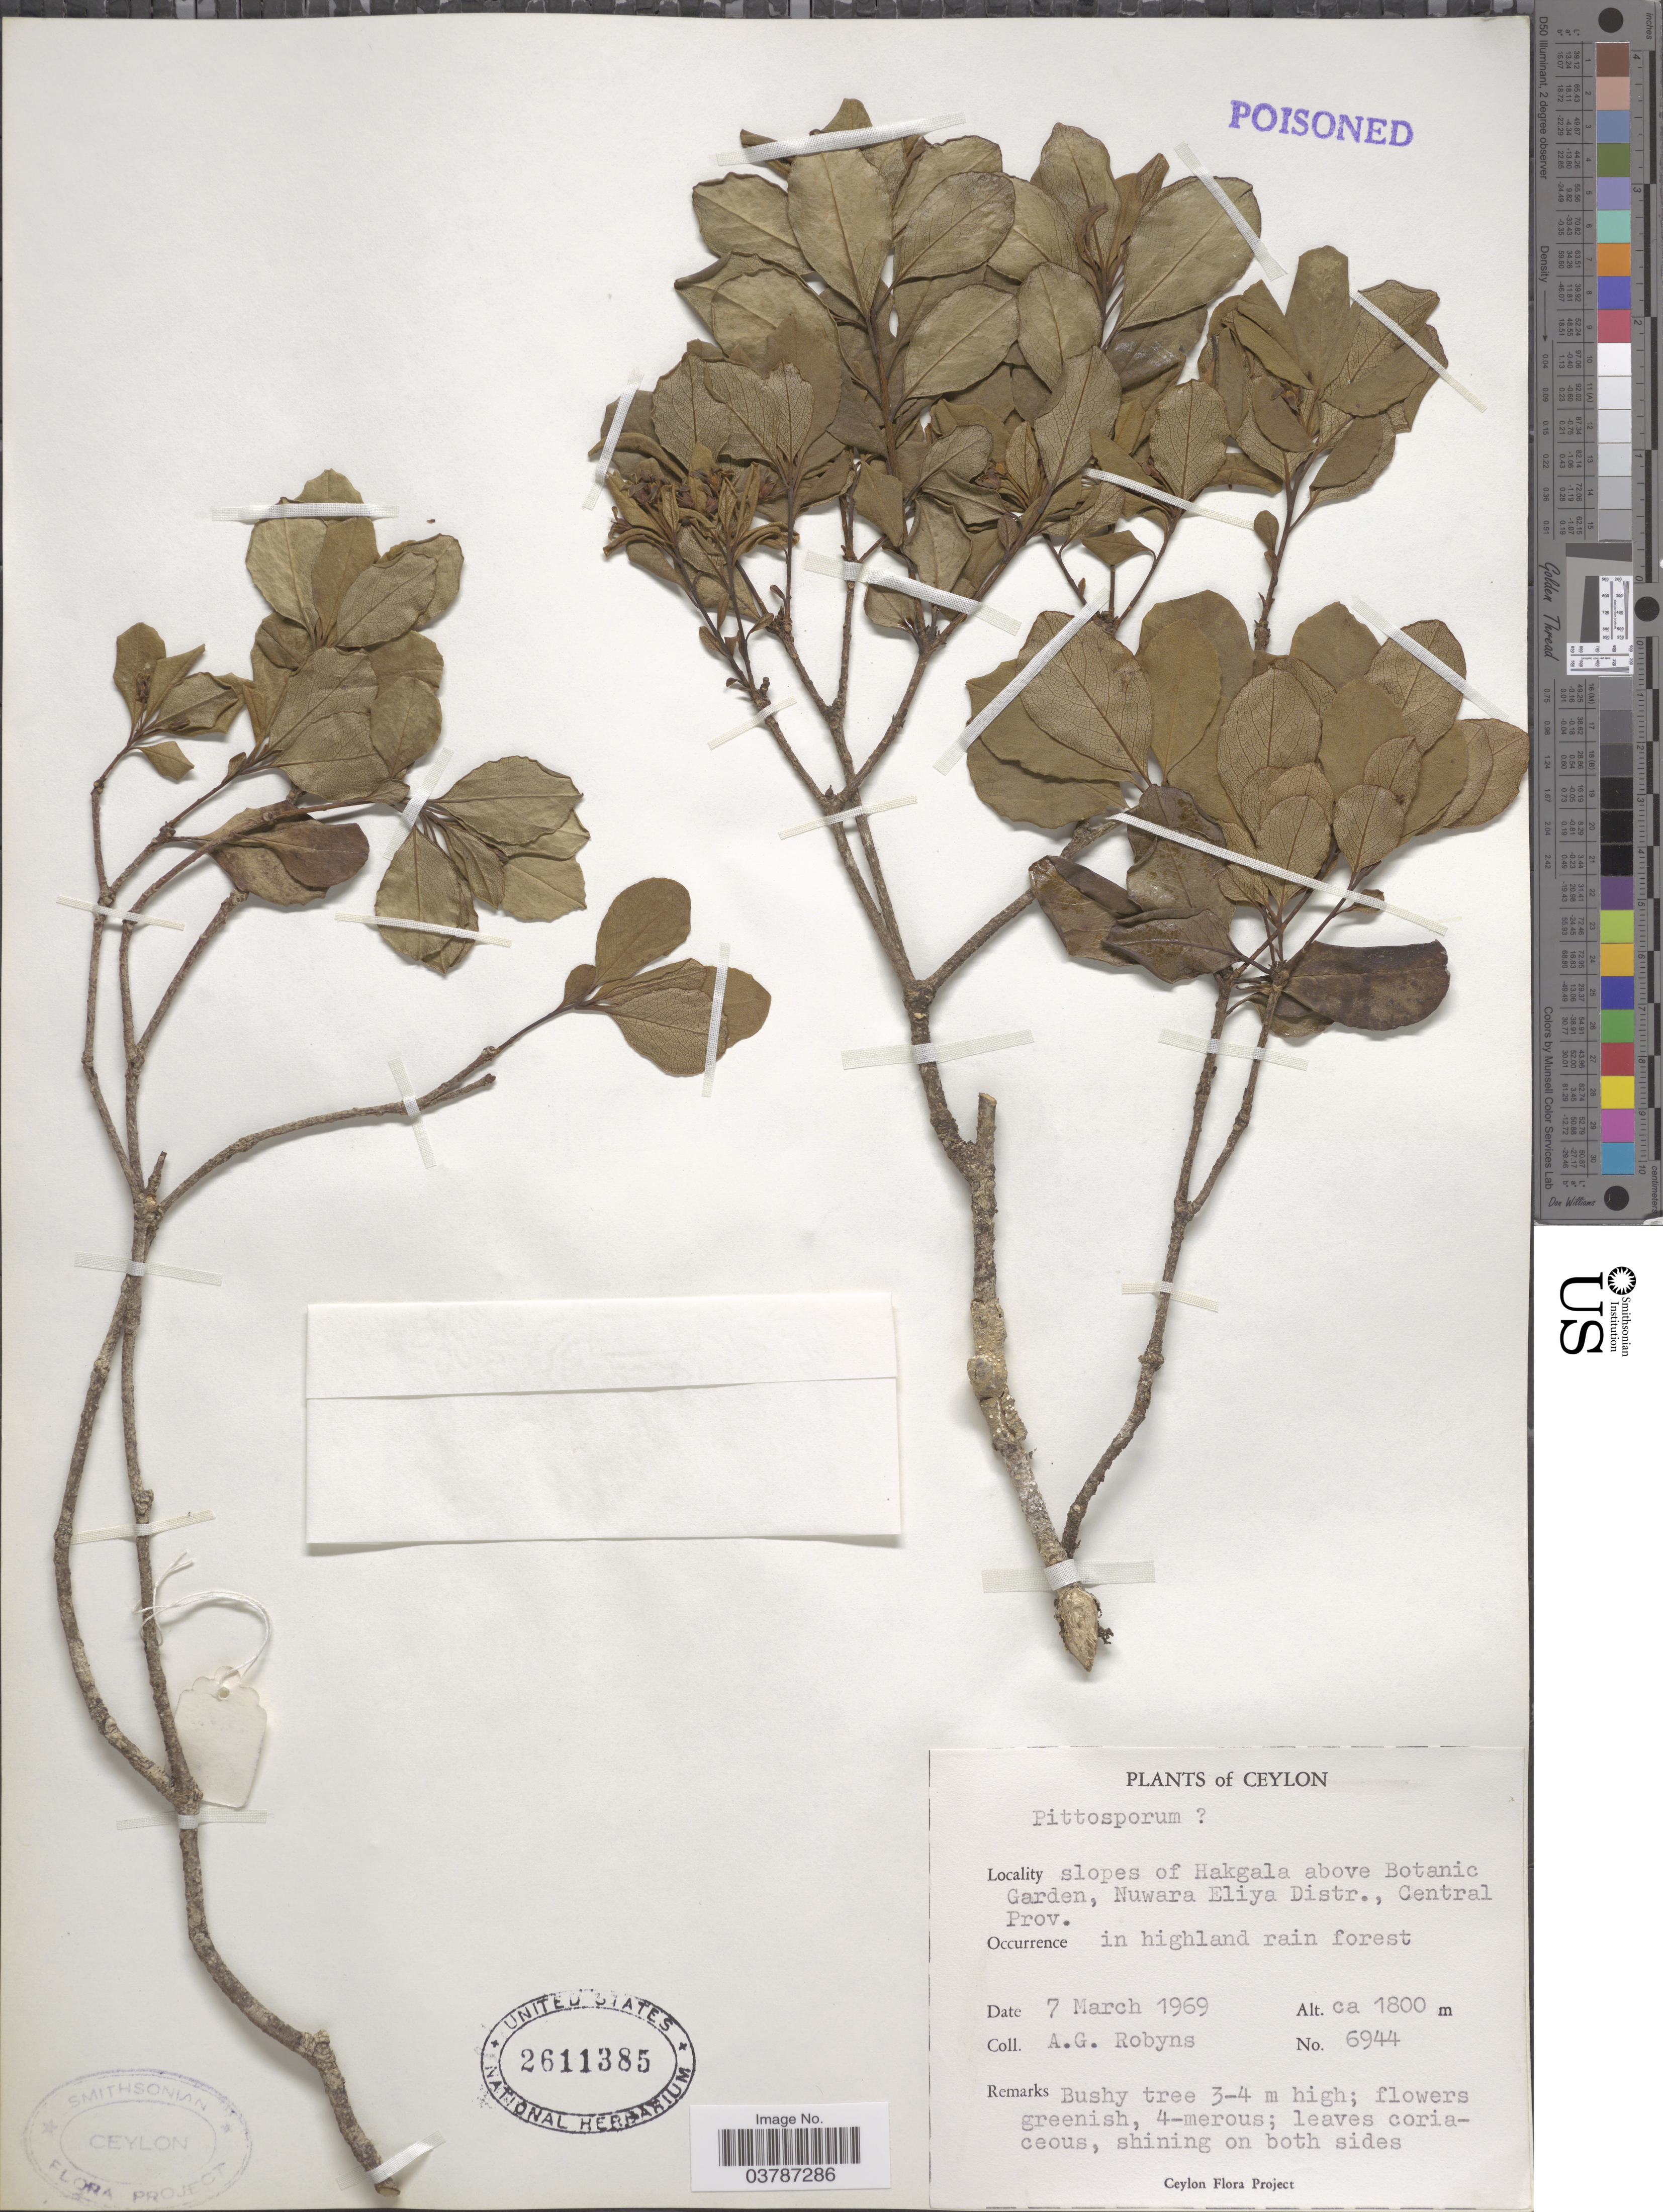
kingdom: Plantae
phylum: Tracheophyta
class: Magnoliopsida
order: Apiales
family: Pittosporaceae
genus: Pittosporum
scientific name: Pittosporum sp.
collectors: A. Robyns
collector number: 6944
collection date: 1969-03-07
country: Sri Lanka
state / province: Central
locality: Ceylon. Slopes of Hakgala above Botanic Garden, Nuwara Eliya Distr., Central Prov.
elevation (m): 1800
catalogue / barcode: US 2611385